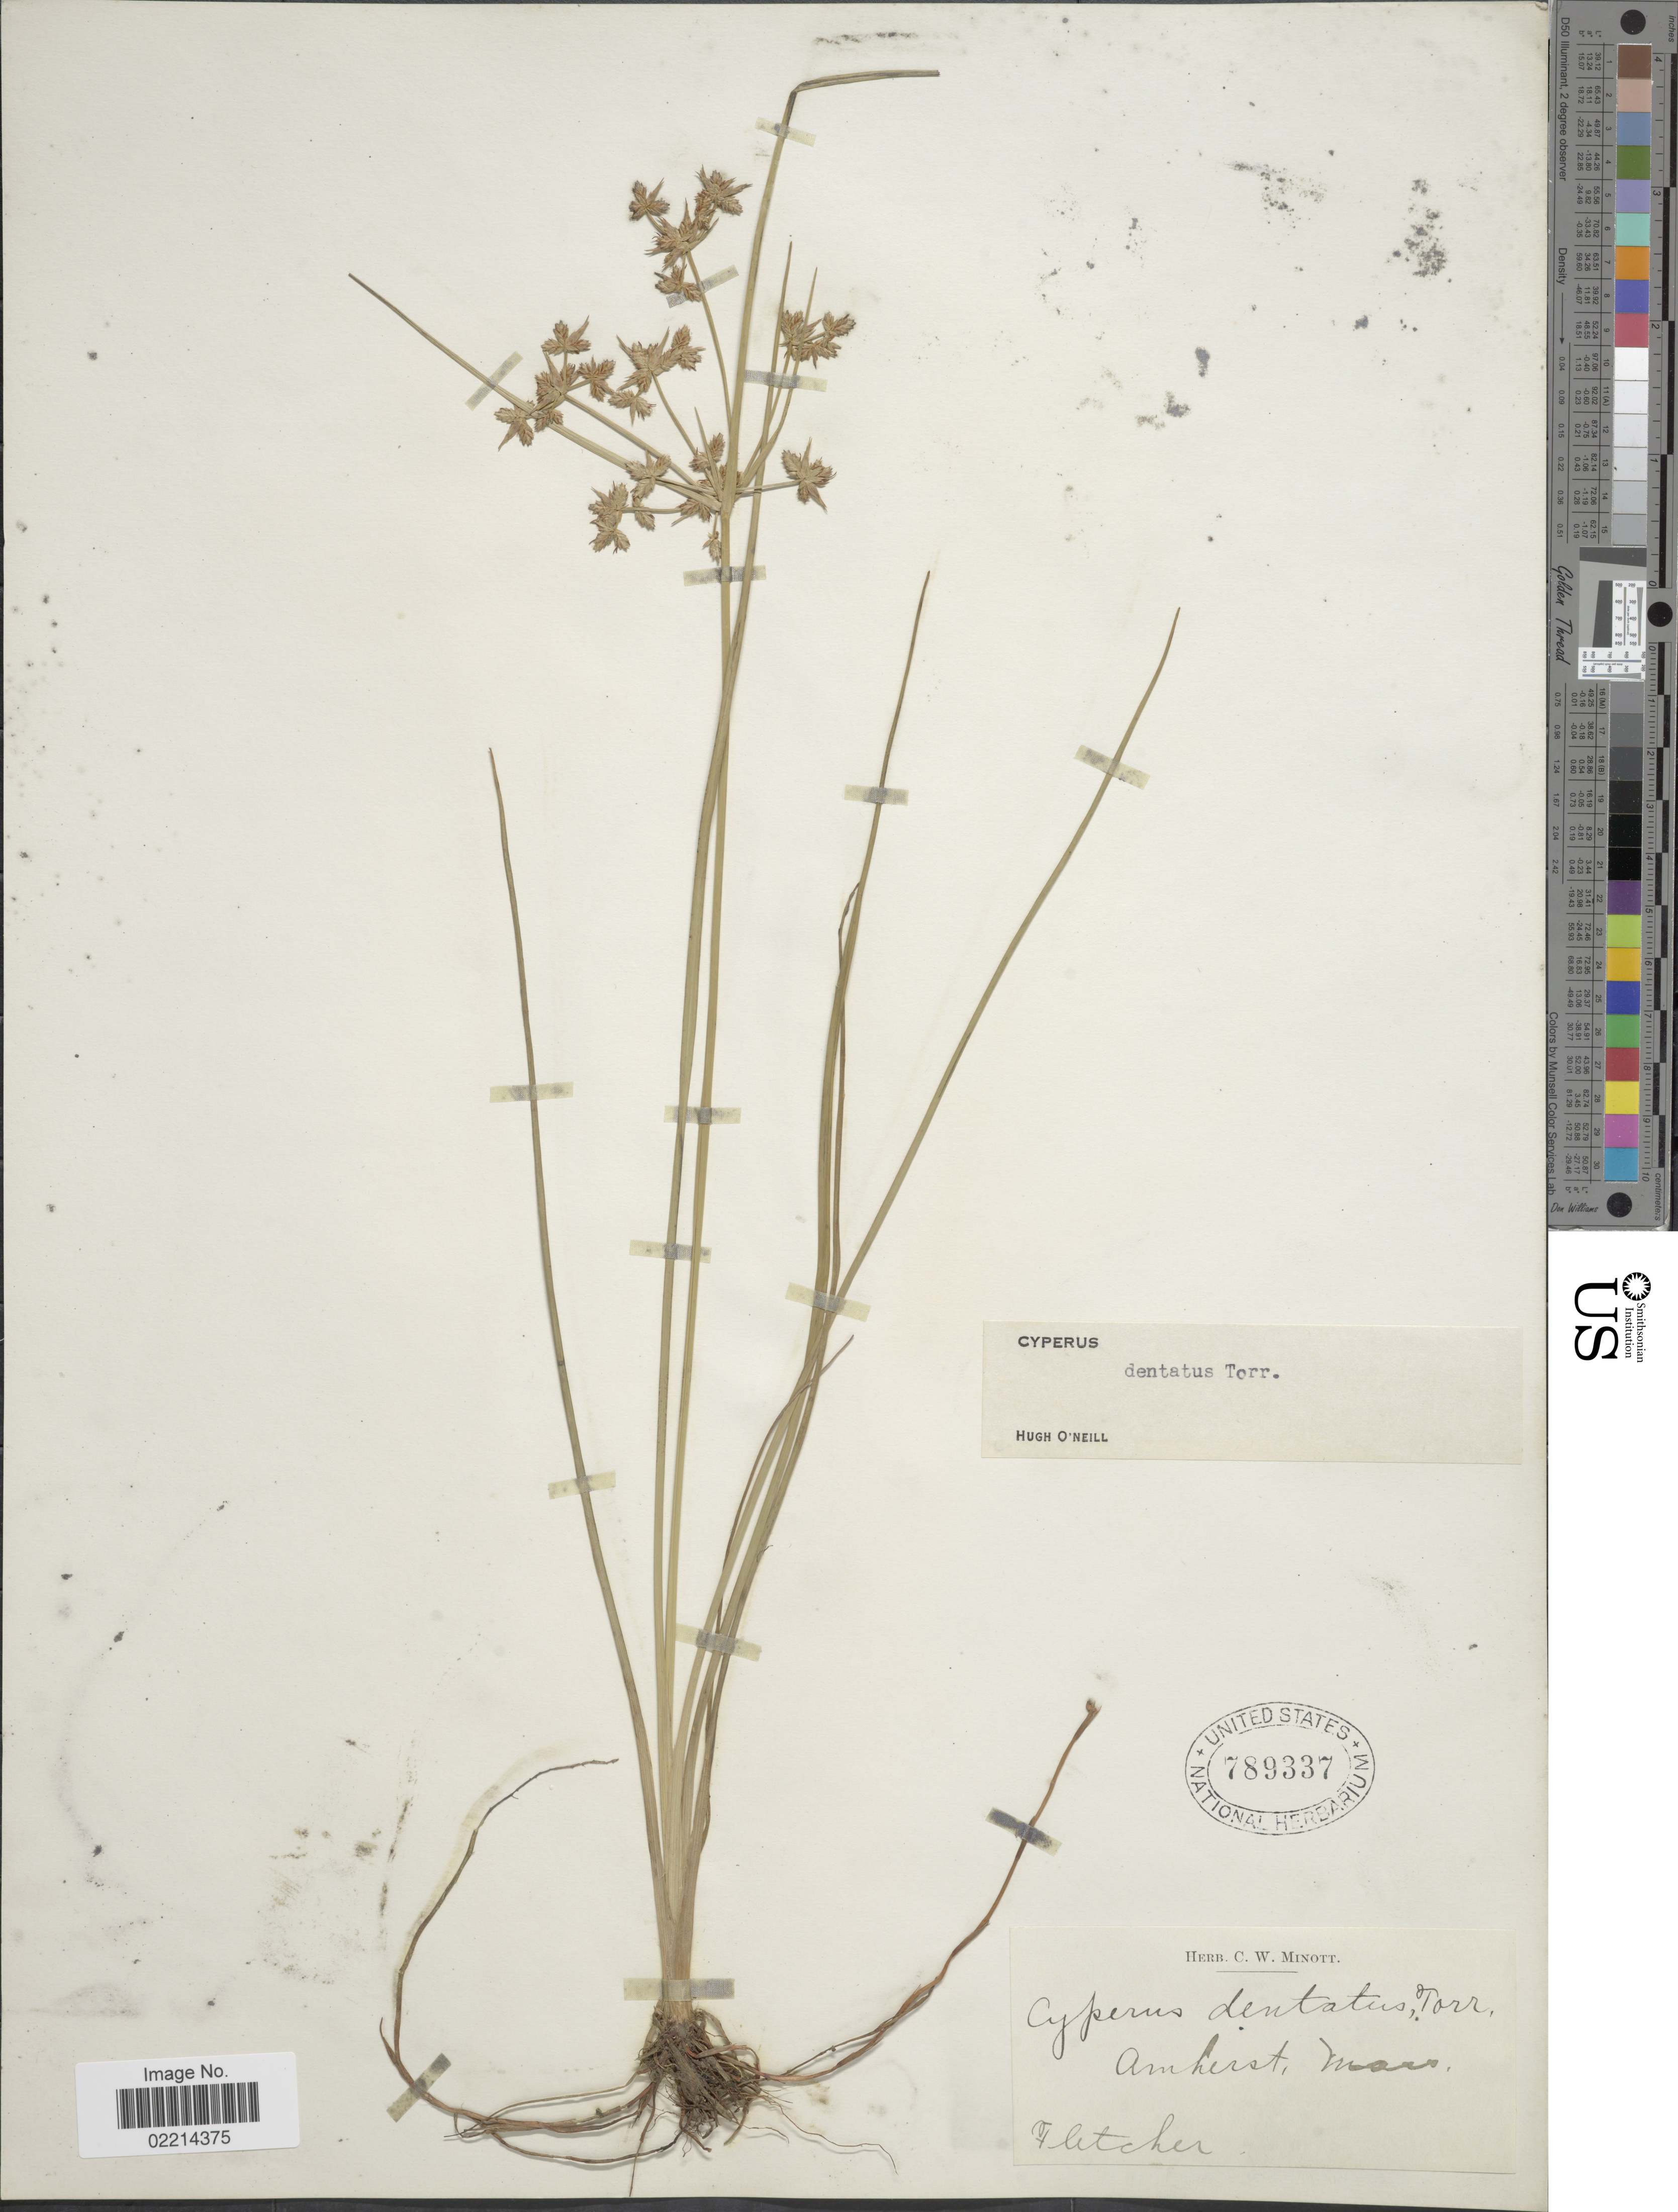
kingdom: Plantae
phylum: Tracheophyta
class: Liliopsida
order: Poales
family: Cyperaceae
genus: Cyperus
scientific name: Cyperus dentatus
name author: Torr.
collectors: -. Fletcher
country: United States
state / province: Massachusetts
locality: Amherst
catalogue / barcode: US 789337